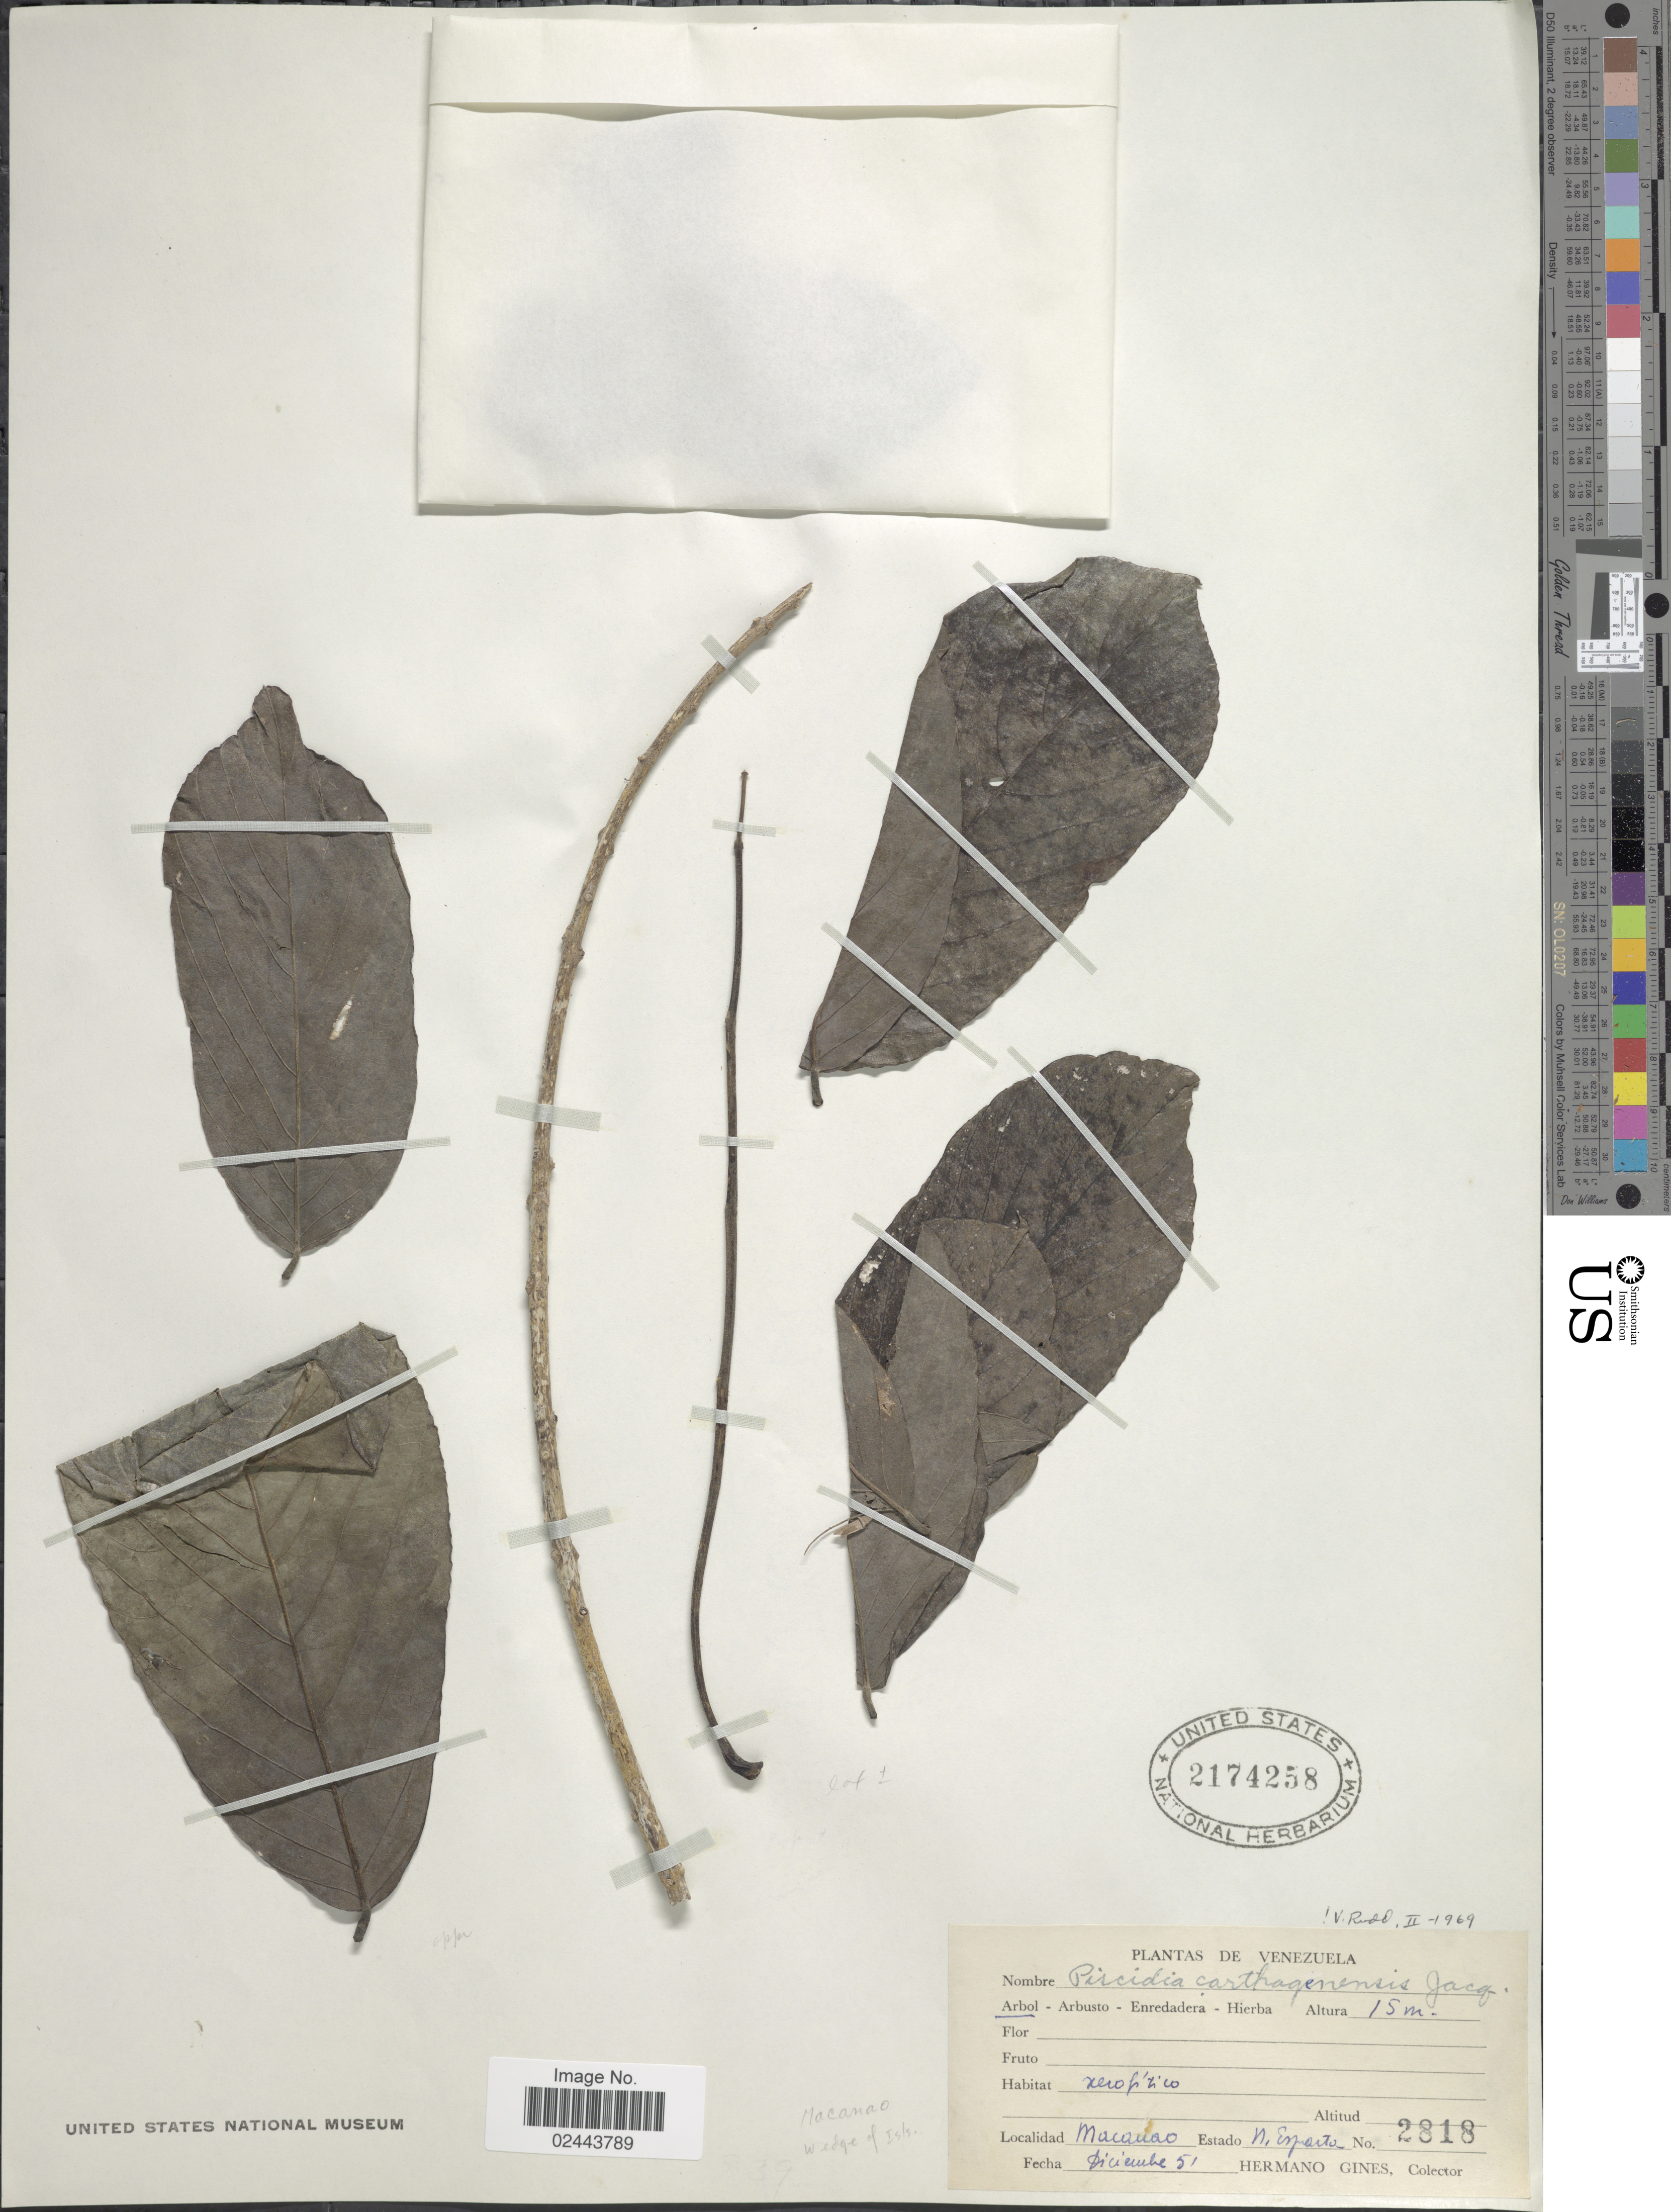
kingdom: Plantae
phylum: Tracheophyta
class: Magnoliopsida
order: Fabales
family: Fabaceae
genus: Piscidia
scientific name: Piscidia carthagenensis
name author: Jacq.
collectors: Bro. Gines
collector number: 2818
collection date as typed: Transcribed d/m/y: /12/51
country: Venezuela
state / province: Nueva Esparta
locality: Macanao, Estado N. Esparta.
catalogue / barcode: US 2174258